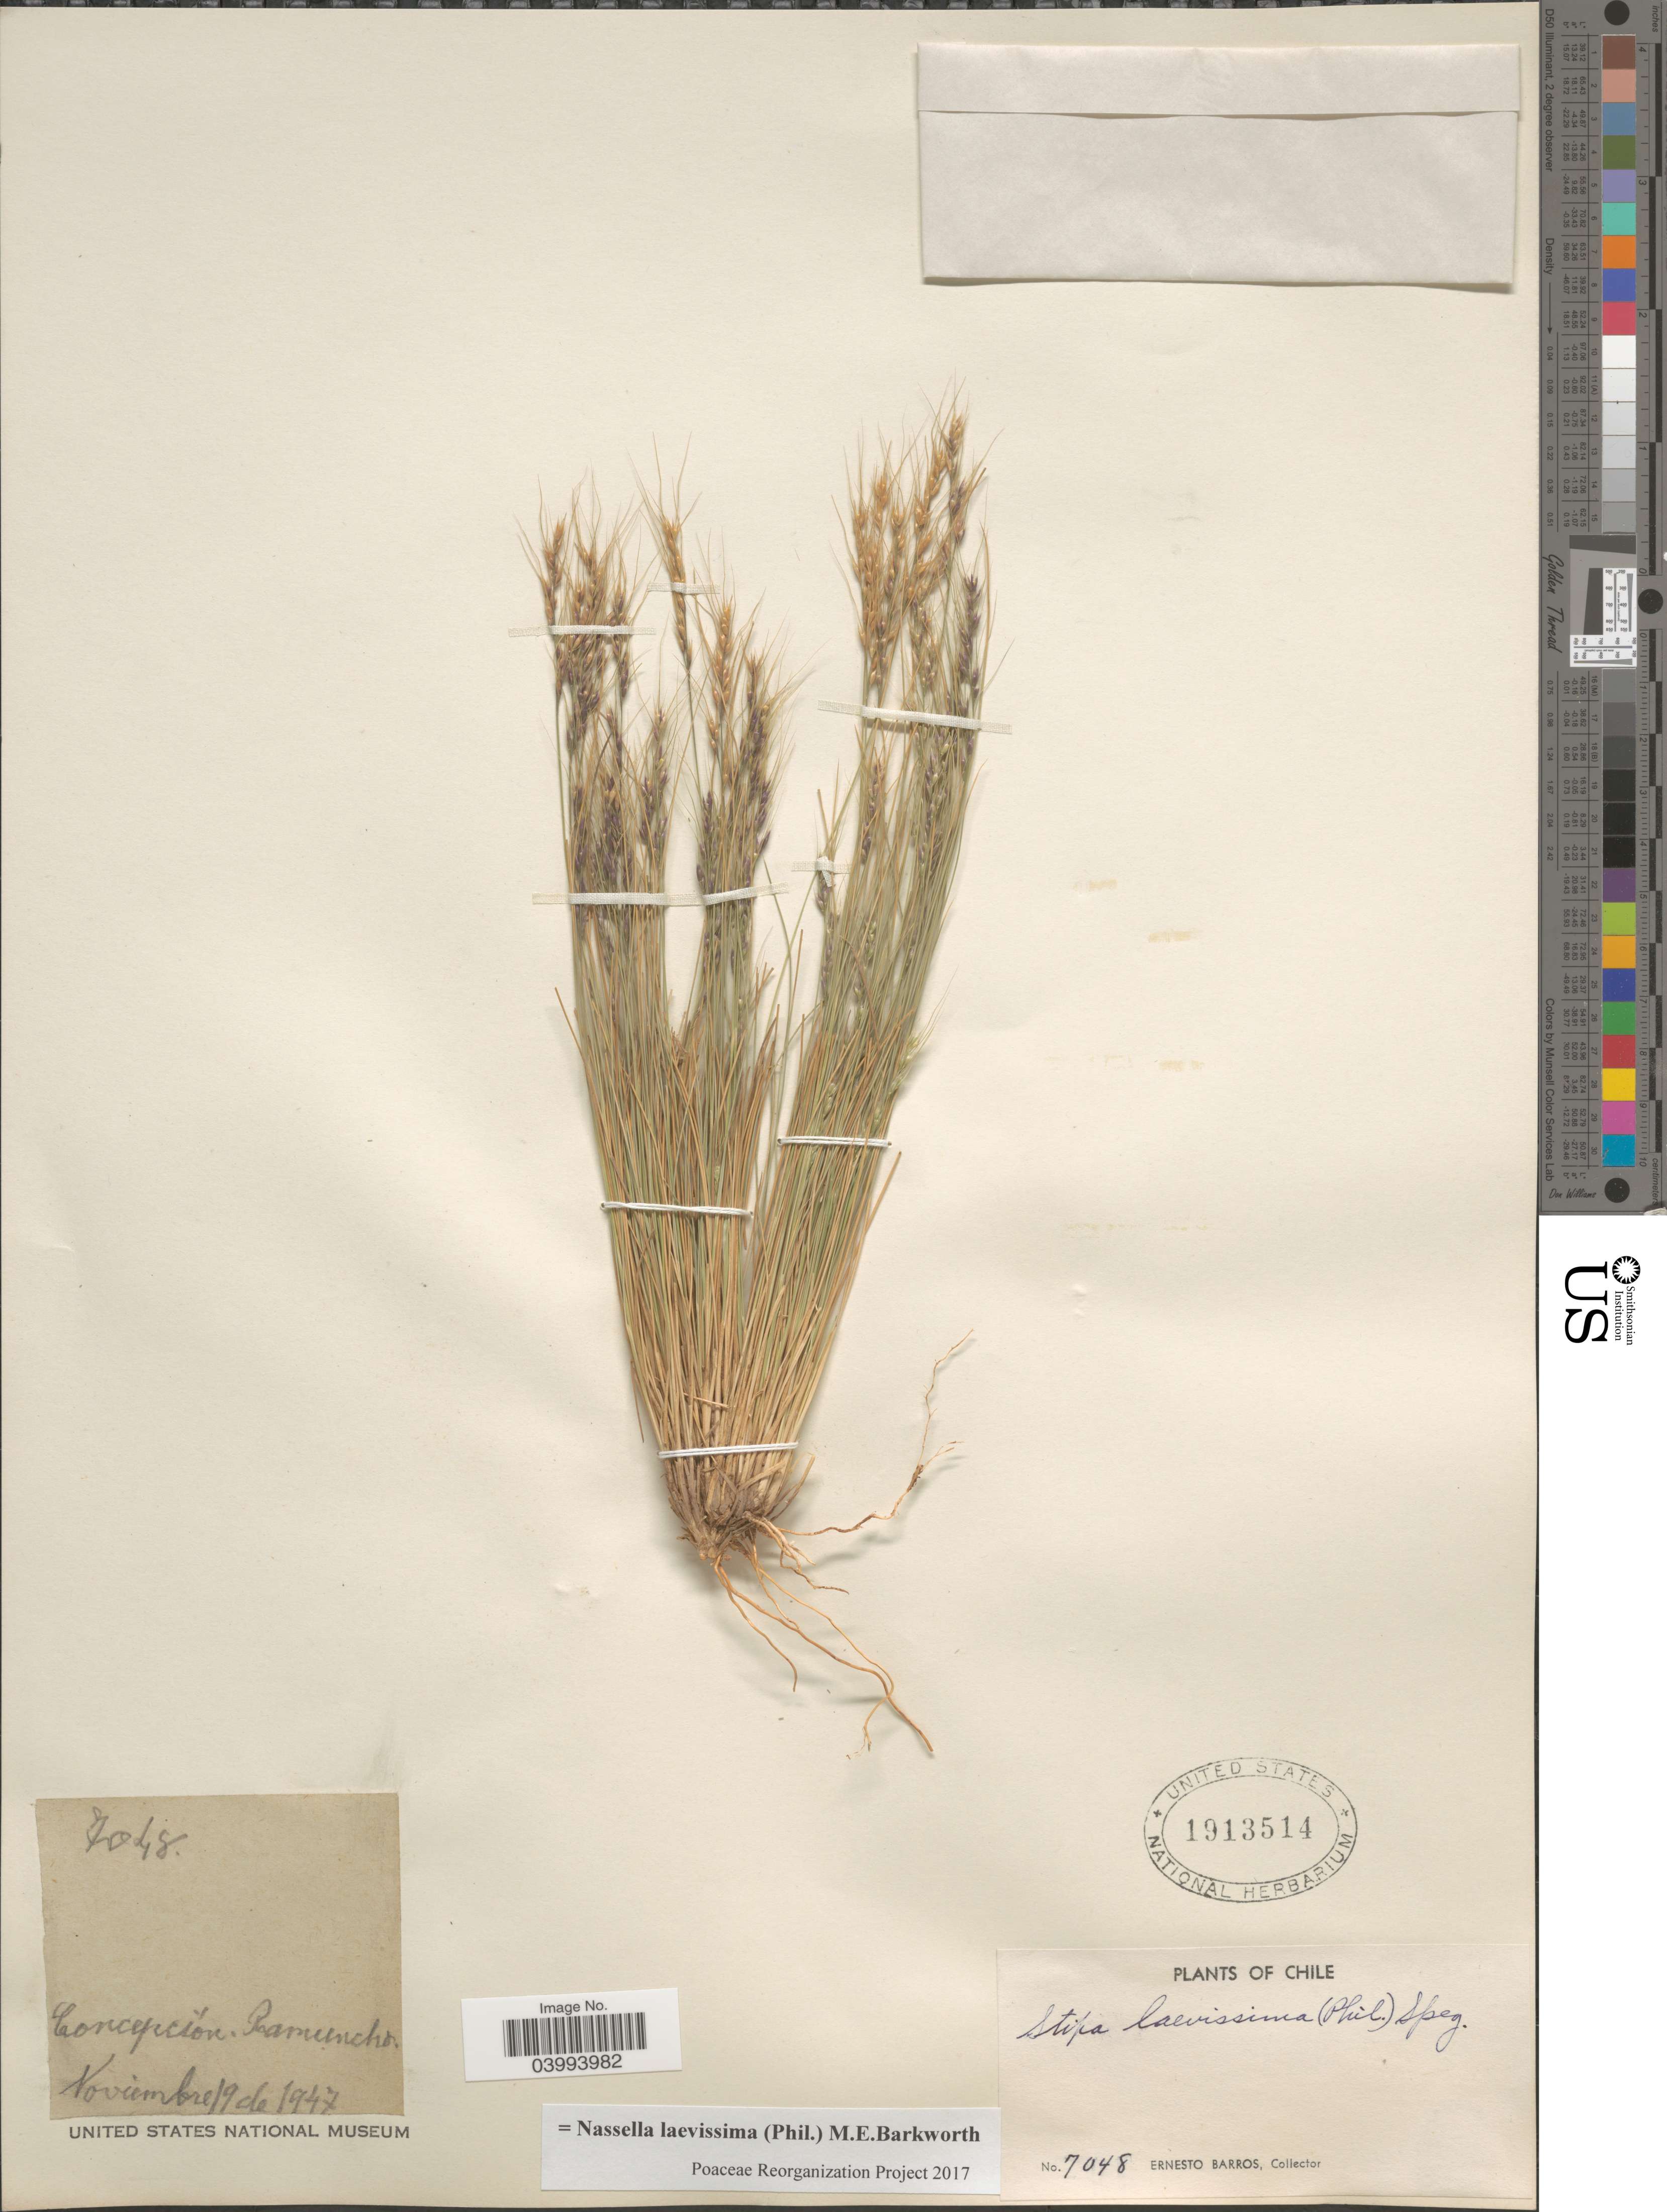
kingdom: Plantae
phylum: Tracheophyta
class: Liliopsida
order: Poales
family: Poaceae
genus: Nassella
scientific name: Nassella laevissima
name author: (Phil.) Barkworth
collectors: E. Barros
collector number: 7048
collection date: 1947-11-19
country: Chile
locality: Concepción. Ramuncho.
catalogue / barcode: US 1913514